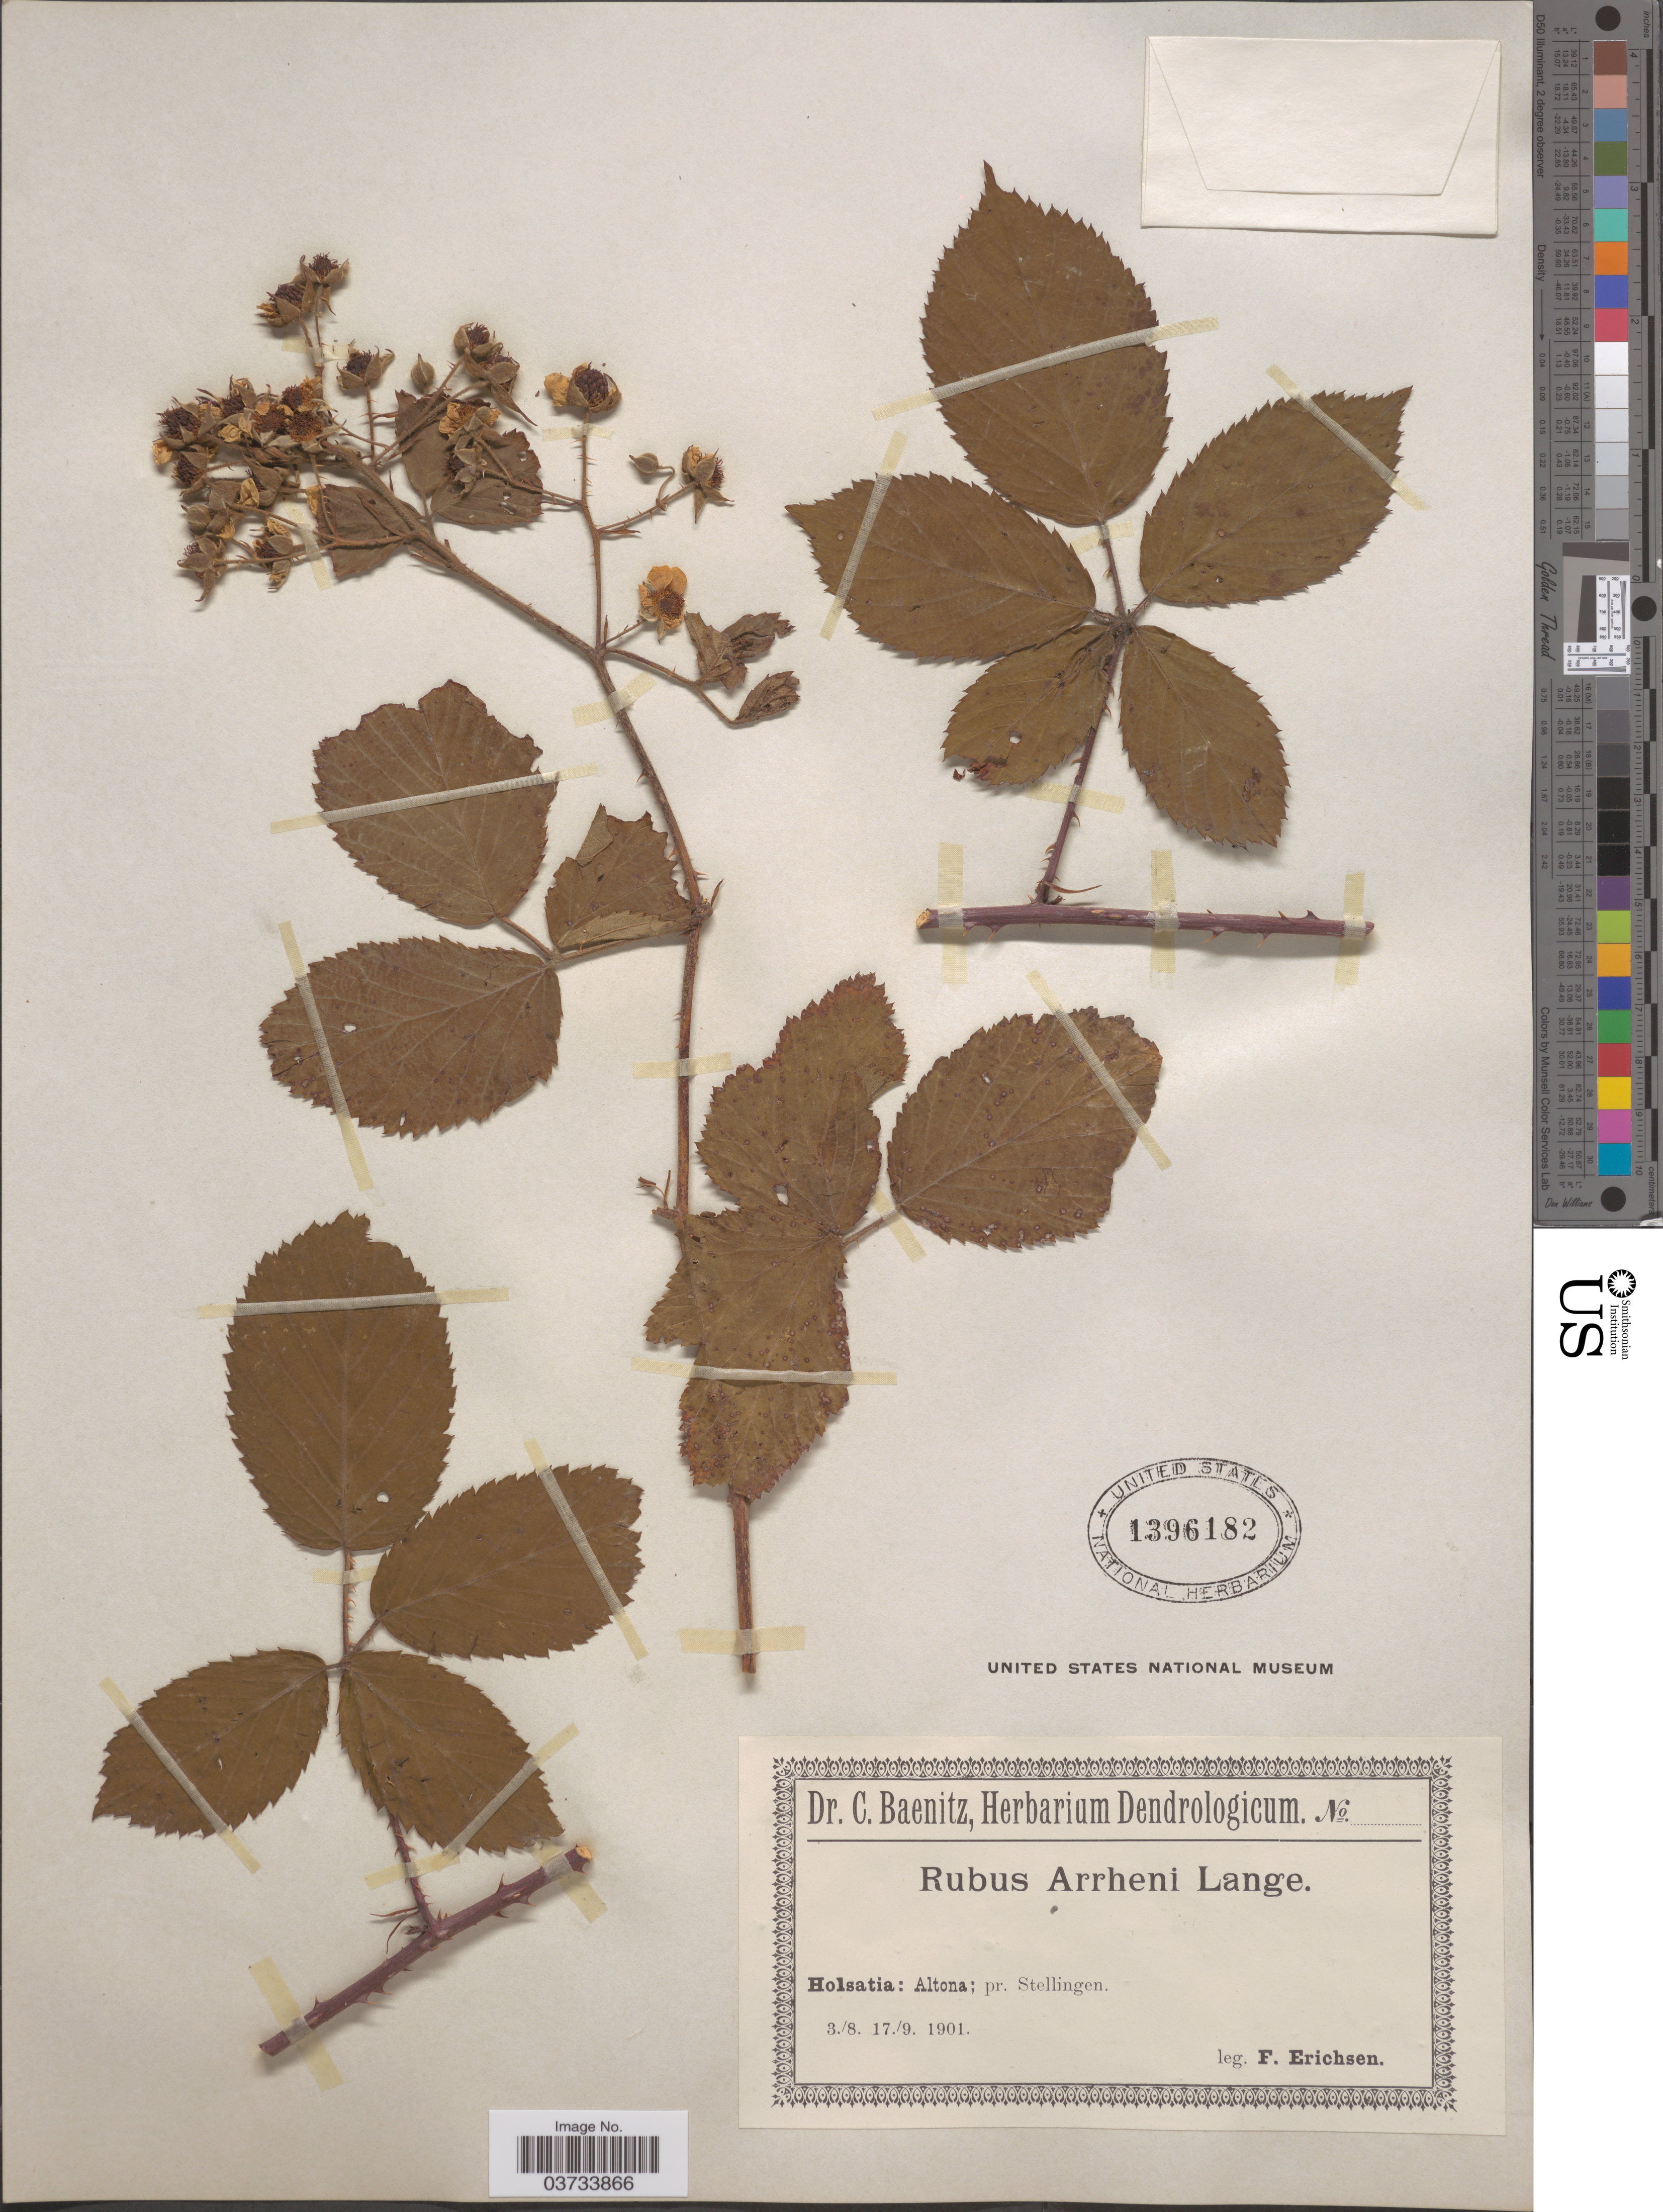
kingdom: Plantae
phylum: Tracheophyta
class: Magnoliopsida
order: Rosales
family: Rosaceae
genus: Rubus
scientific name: Rubus arrhenii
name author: (Lange) Lange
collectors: F. Erichsen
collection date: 1901-08-03/1901-09-17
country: Germany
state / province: Schleswig-Holstein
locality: Holsatia: Altona; pr. Stellingen.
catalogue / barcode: US 1396182